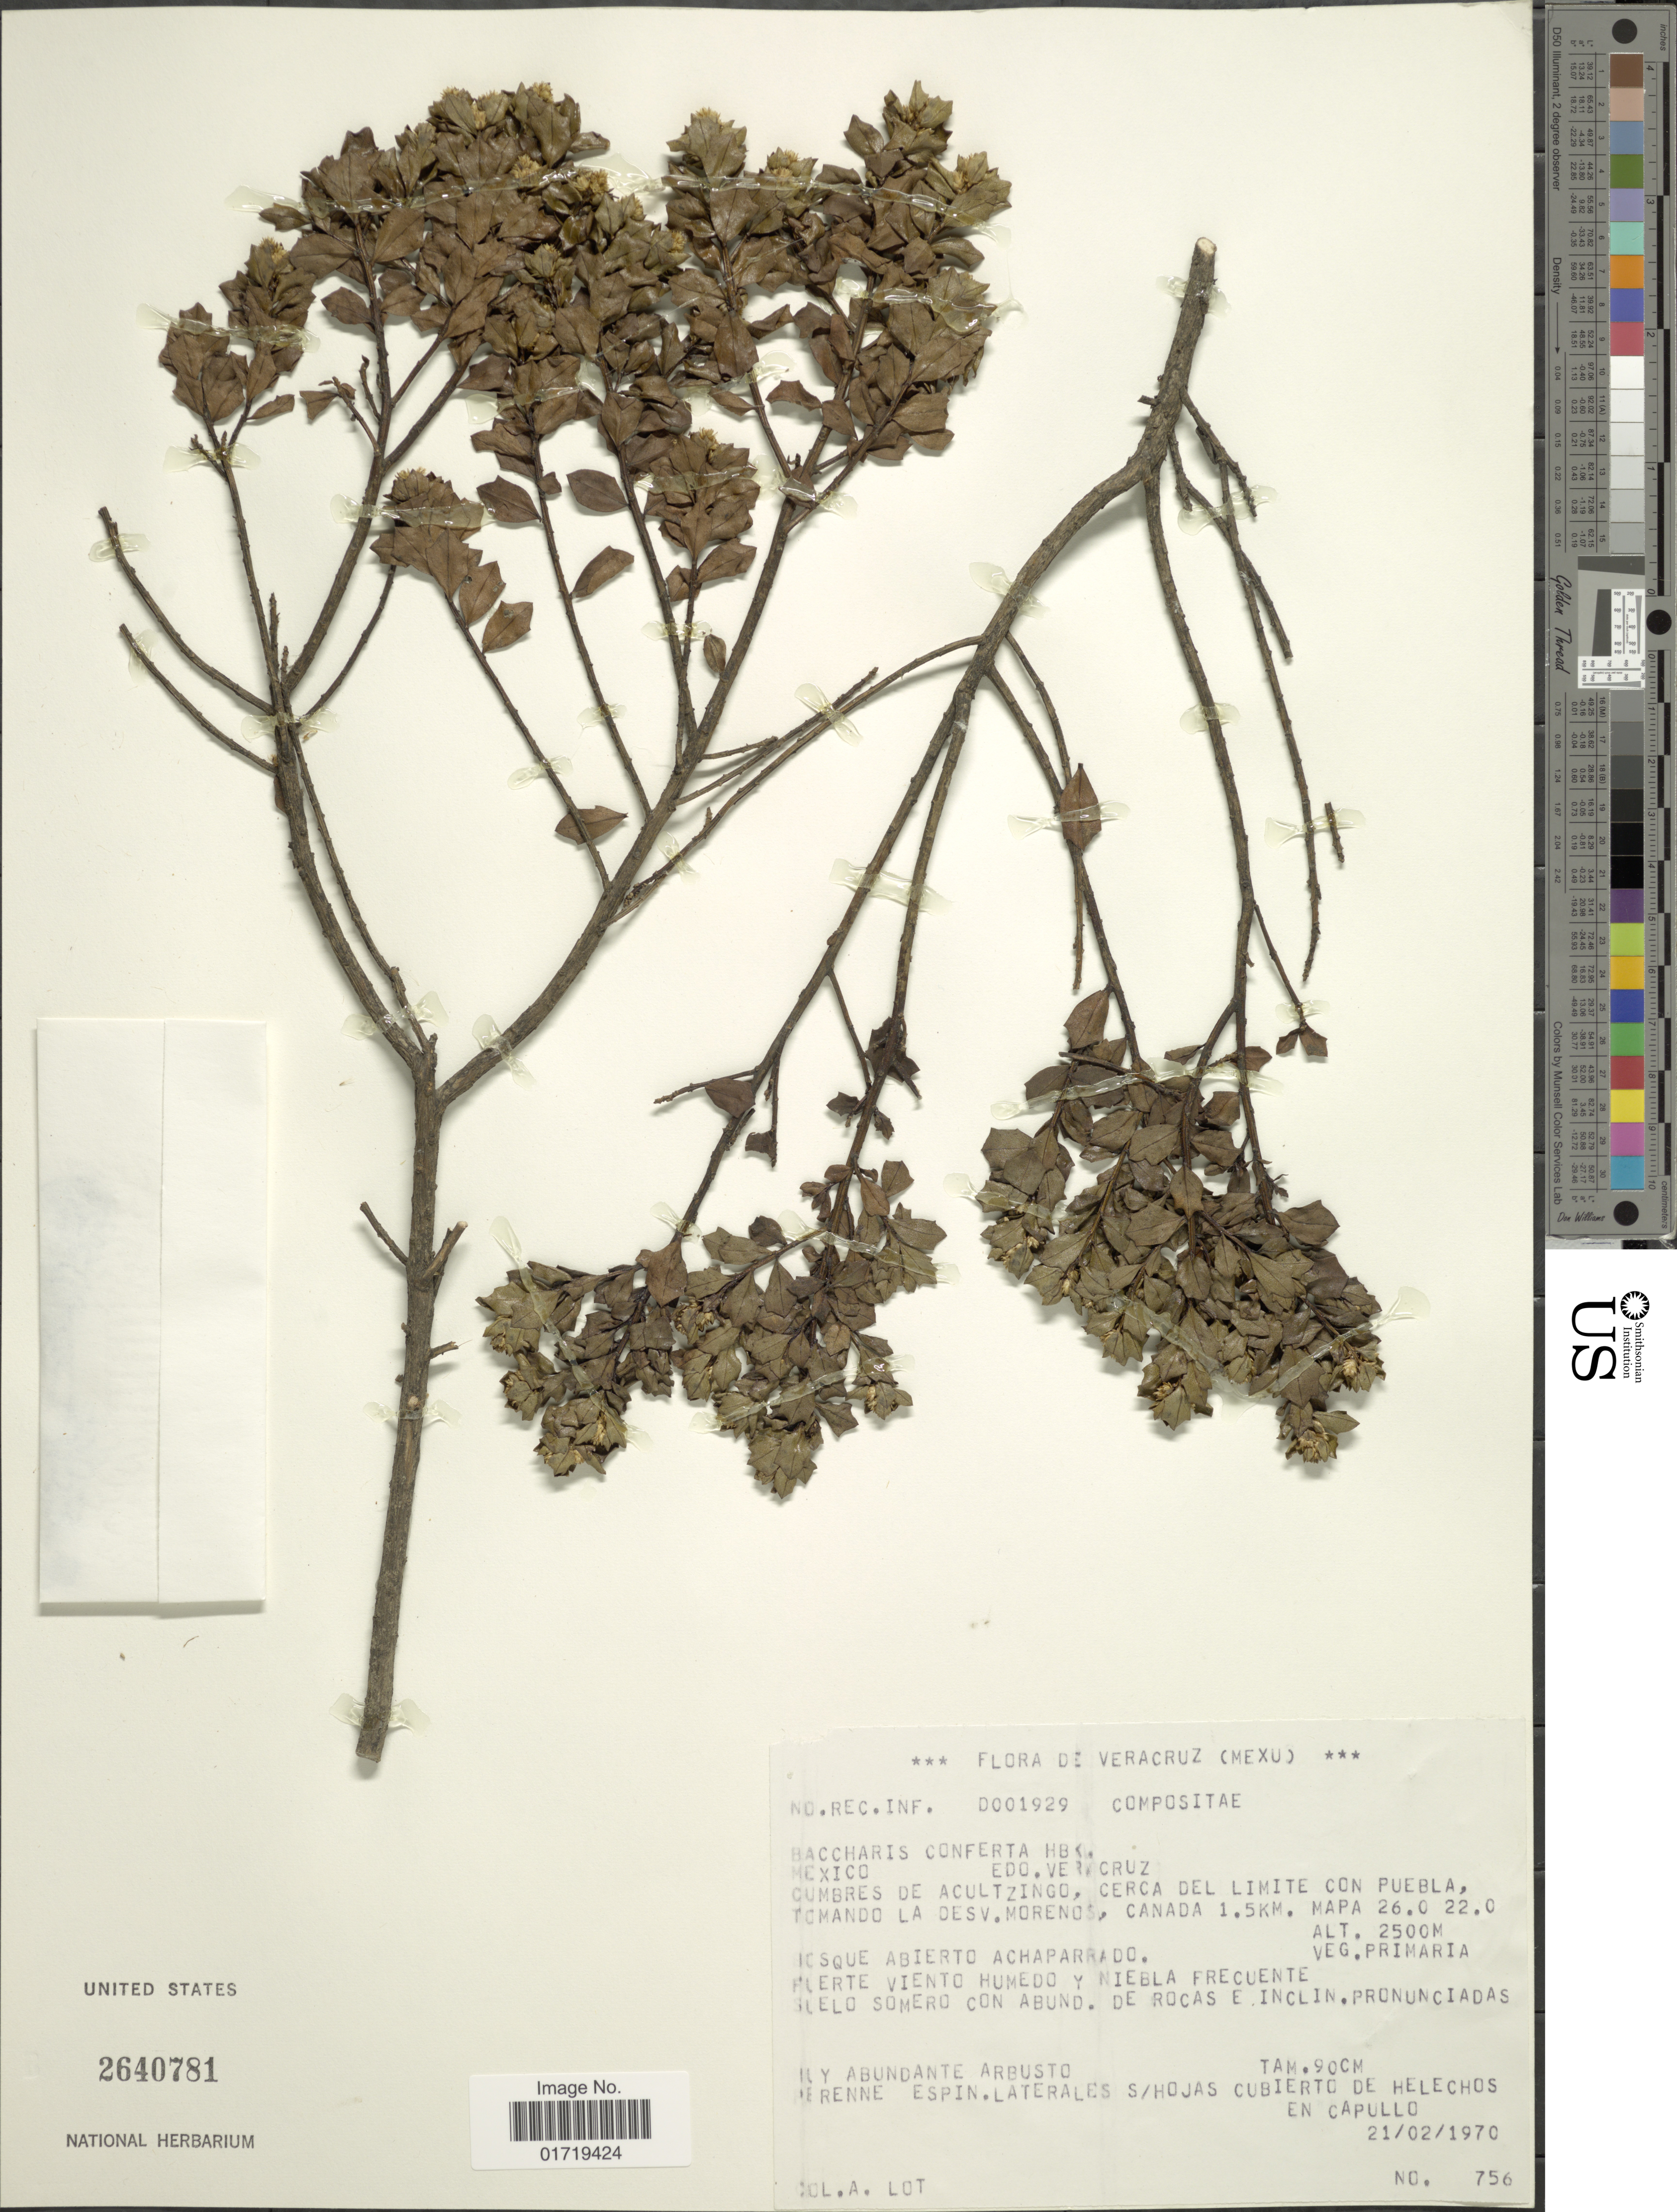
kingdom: Plantae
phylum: Tracheophyta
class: Magnoliopsida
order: Asterales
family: Asteraceae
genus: Baccharis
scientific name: Baccharis conferta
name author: Kunth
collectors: Lot, A.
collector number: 756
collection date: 1970-02-21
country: Mexico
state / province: Veracruz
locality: VeraCruz, Edo. VeraCruz, Cumbres de Acultzingo, cerca del limite con Puebla, tomando La Desv. Morenos, Canada 1.5 km. Mapa 26.0 22.0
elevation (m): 2500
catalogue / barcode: US 2640781